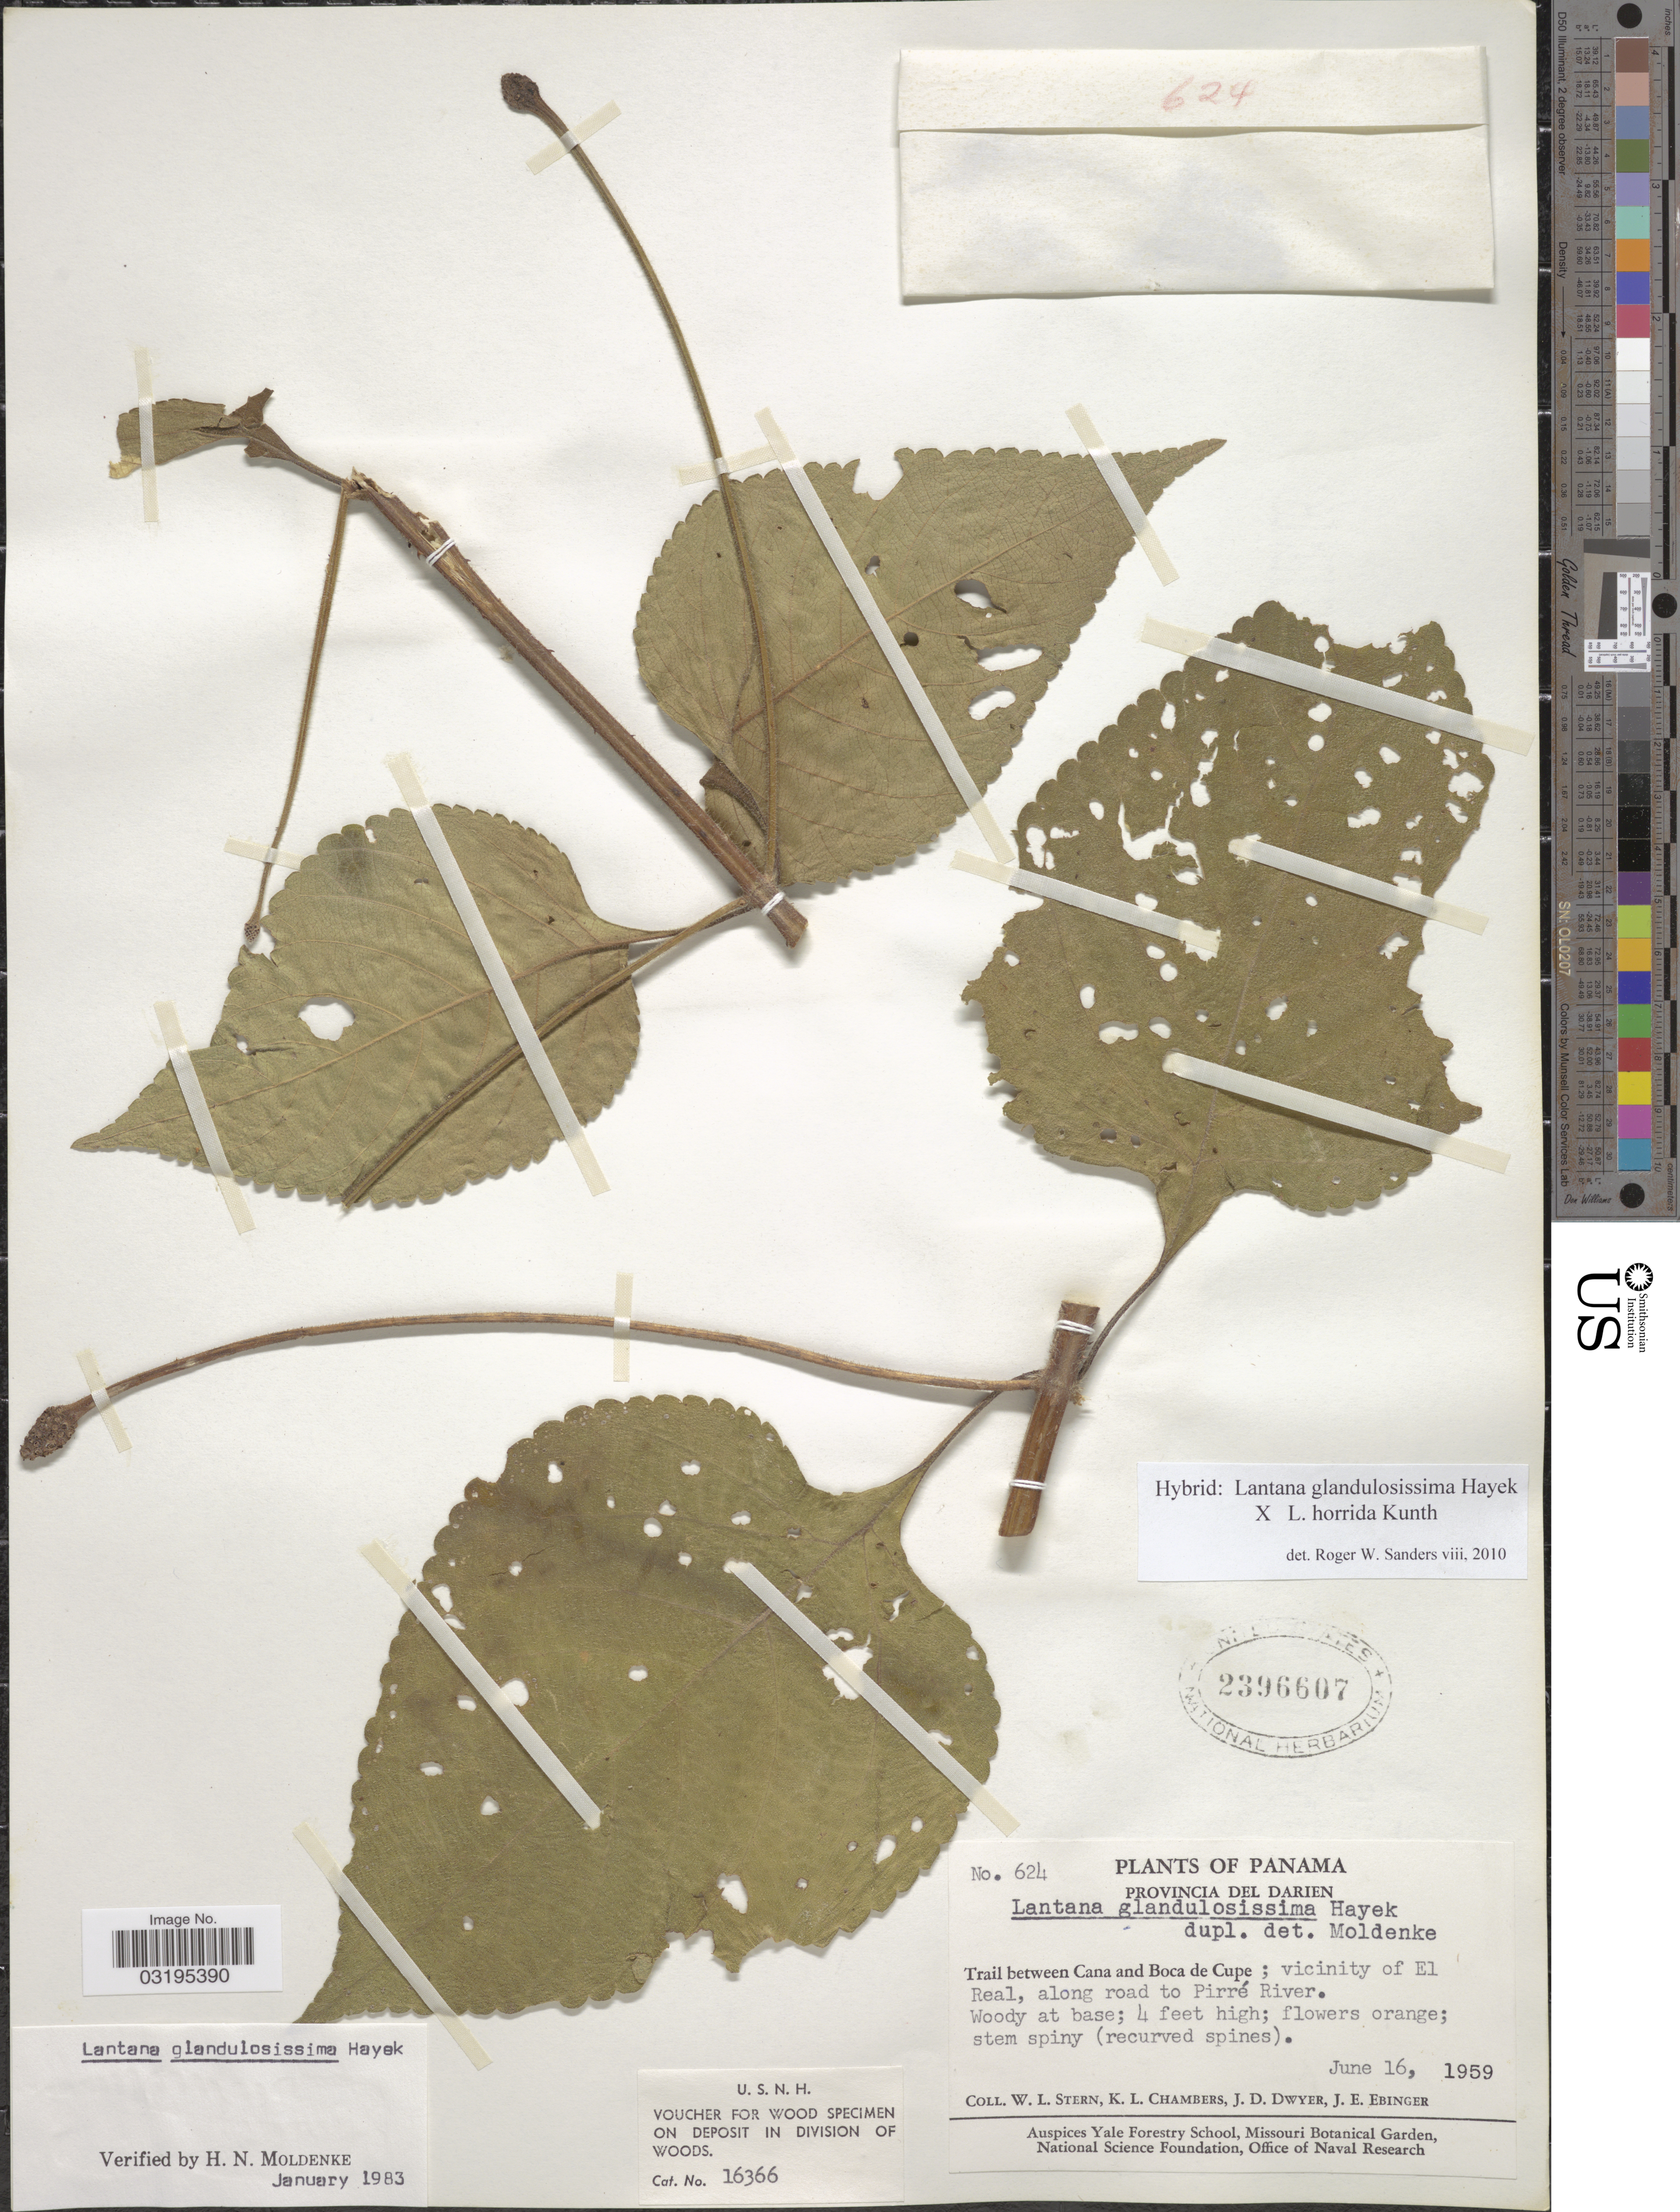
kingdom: Plantae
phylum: Tracheophyta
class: Magnoliopsida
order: Lamiales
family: Verbenaceae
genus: Lantana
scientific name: Lantana glandulosissima x L. horrida Kunth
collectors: W. L. Stern, K. Chambers, J. D. Dwyer & J. Ebinger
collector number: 624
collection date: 1959-06-16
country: Panama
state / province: Darién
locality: Trail between Cana and Boca de Cupe; vicinity of El Real, along road to Pirré River.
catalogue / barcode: US 2396607